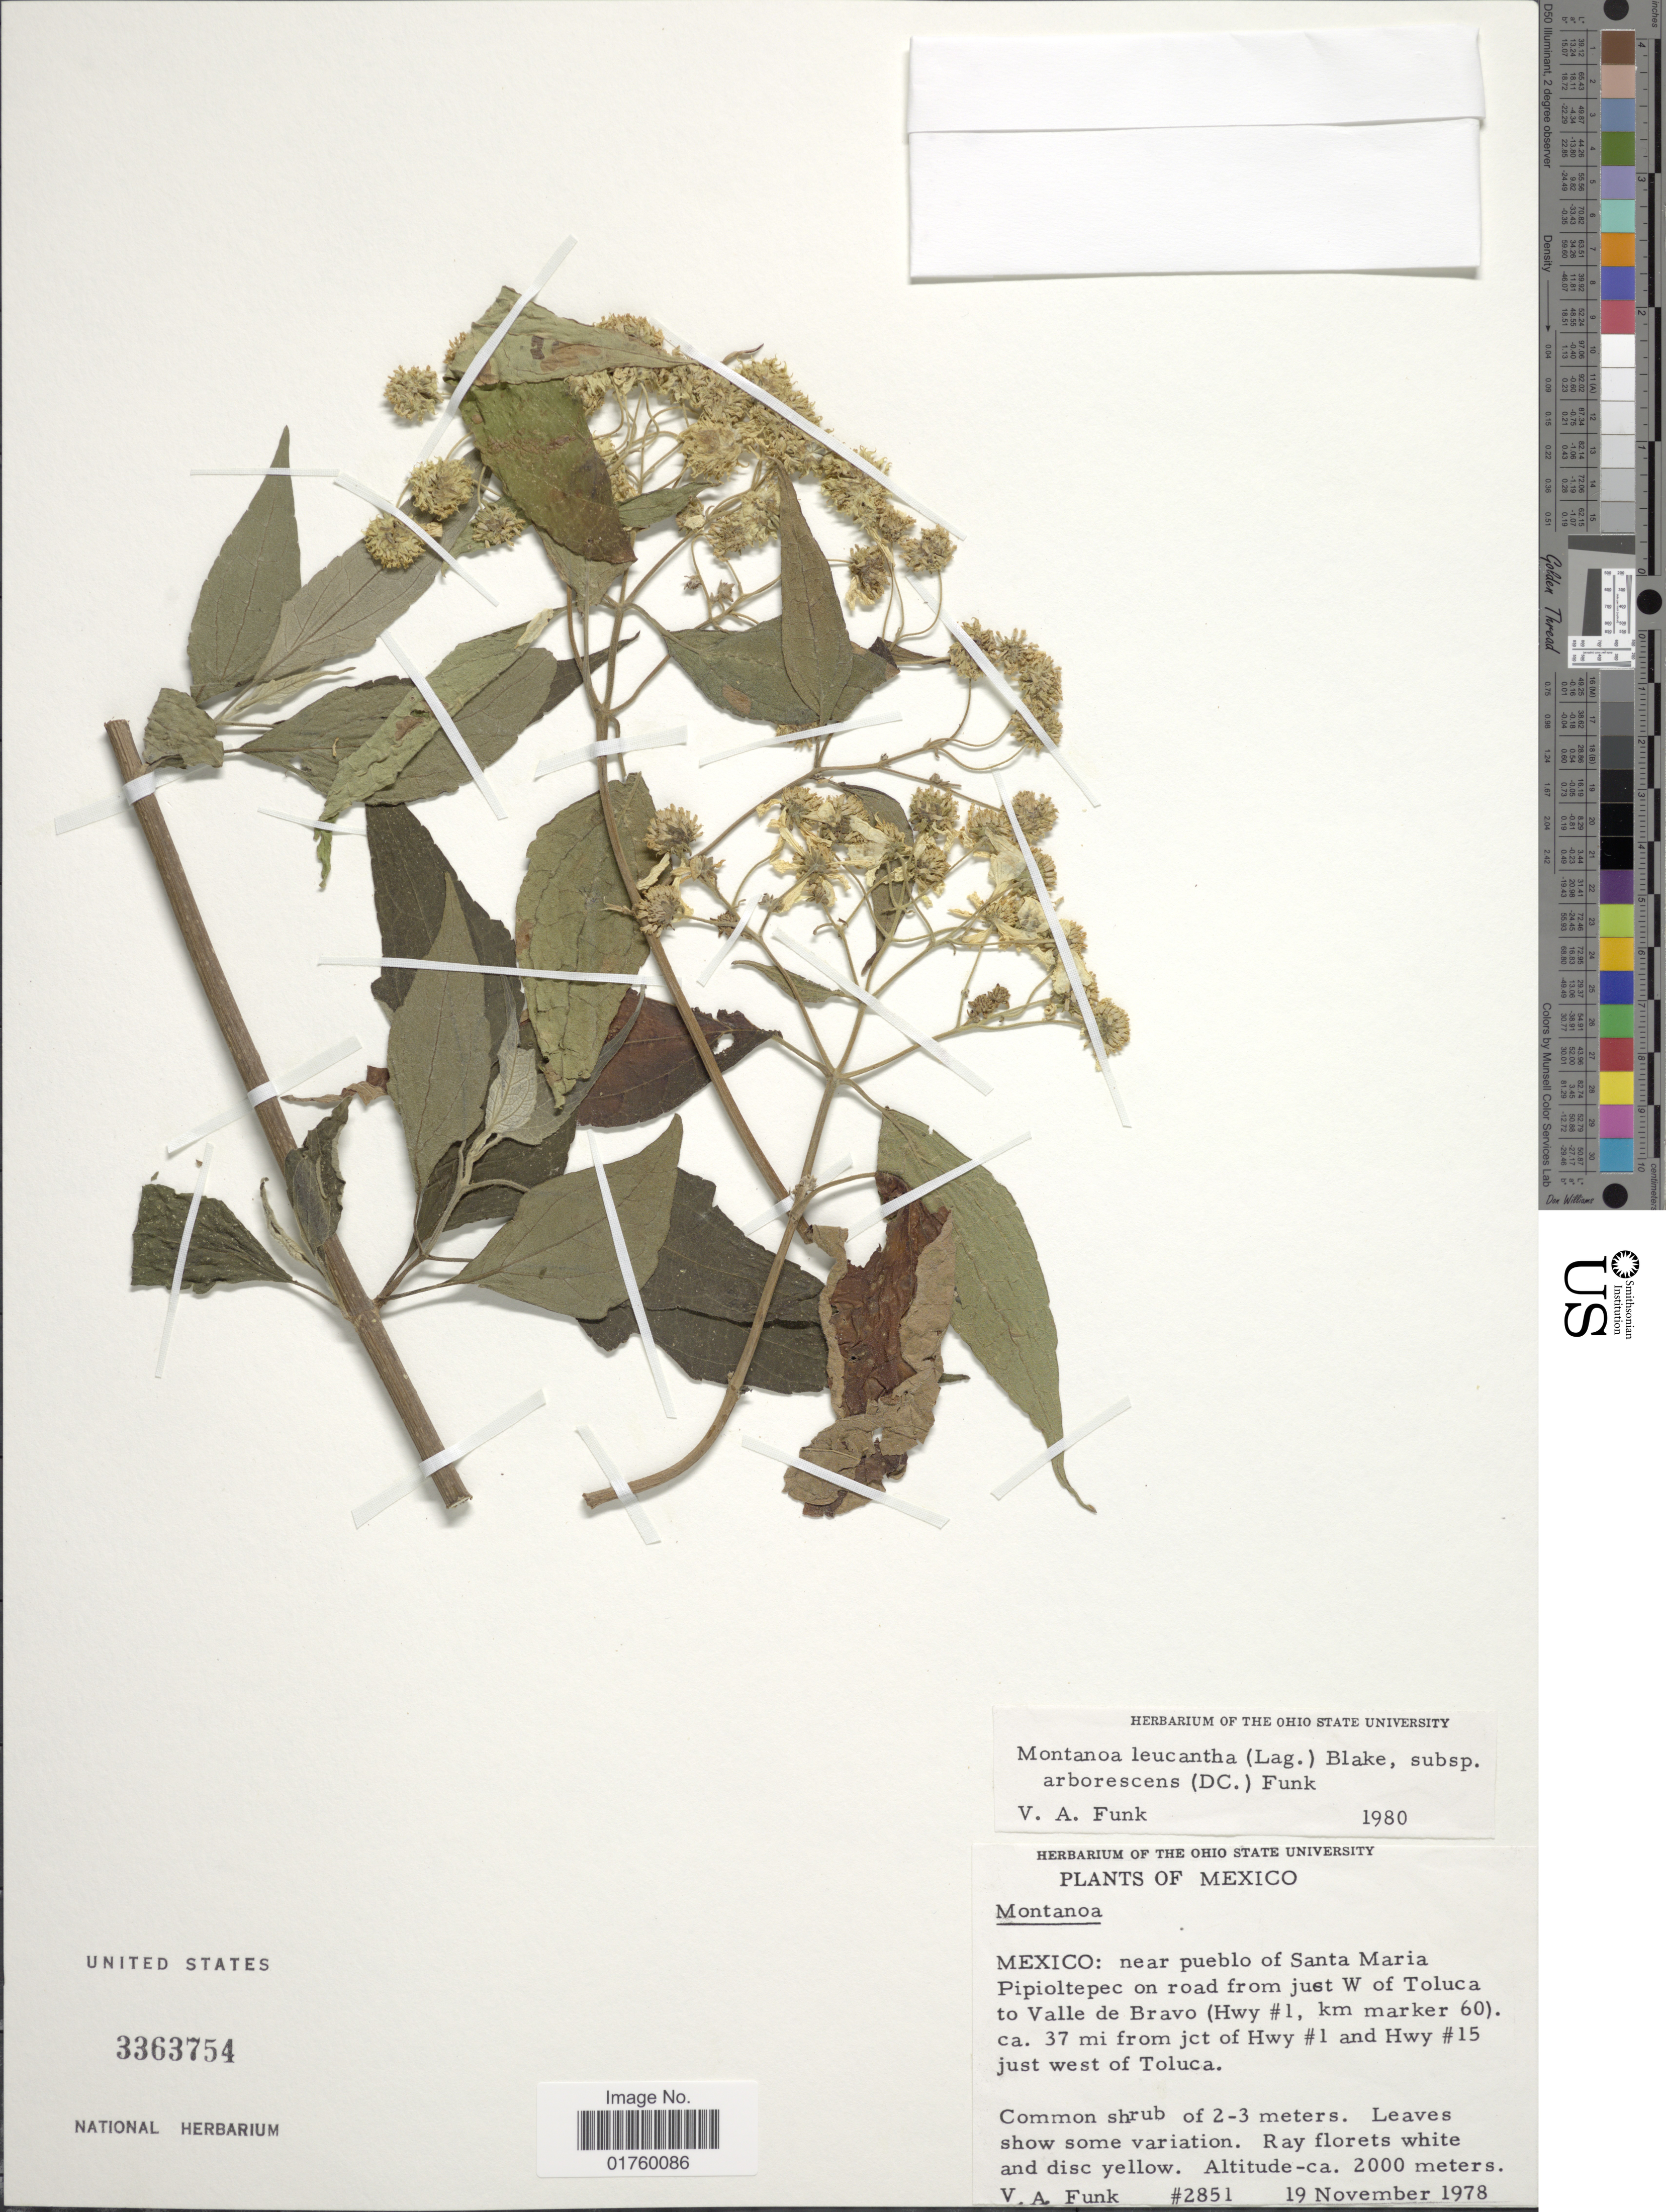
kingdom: Plantae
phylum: Tracheophyta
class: Magnoliopsida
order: Asterales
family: Asteraceae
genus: Montanoa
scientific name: Montanoa leucantha subsp. arborescens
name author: (DC.) V.A. Funk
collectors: V. Funk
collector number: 2851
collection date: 1978-11-19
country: Mexico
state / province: México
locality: Near Pueblo of Santa Maria Pipioltepec on road from just W of Toluca to Valle de Bravo (Hwy #1, km marker 60), ca. 37 mi from jct of Hwy #1 and Hwy#15 just west of Toluca.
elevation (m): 2000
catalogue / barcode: US 3363754